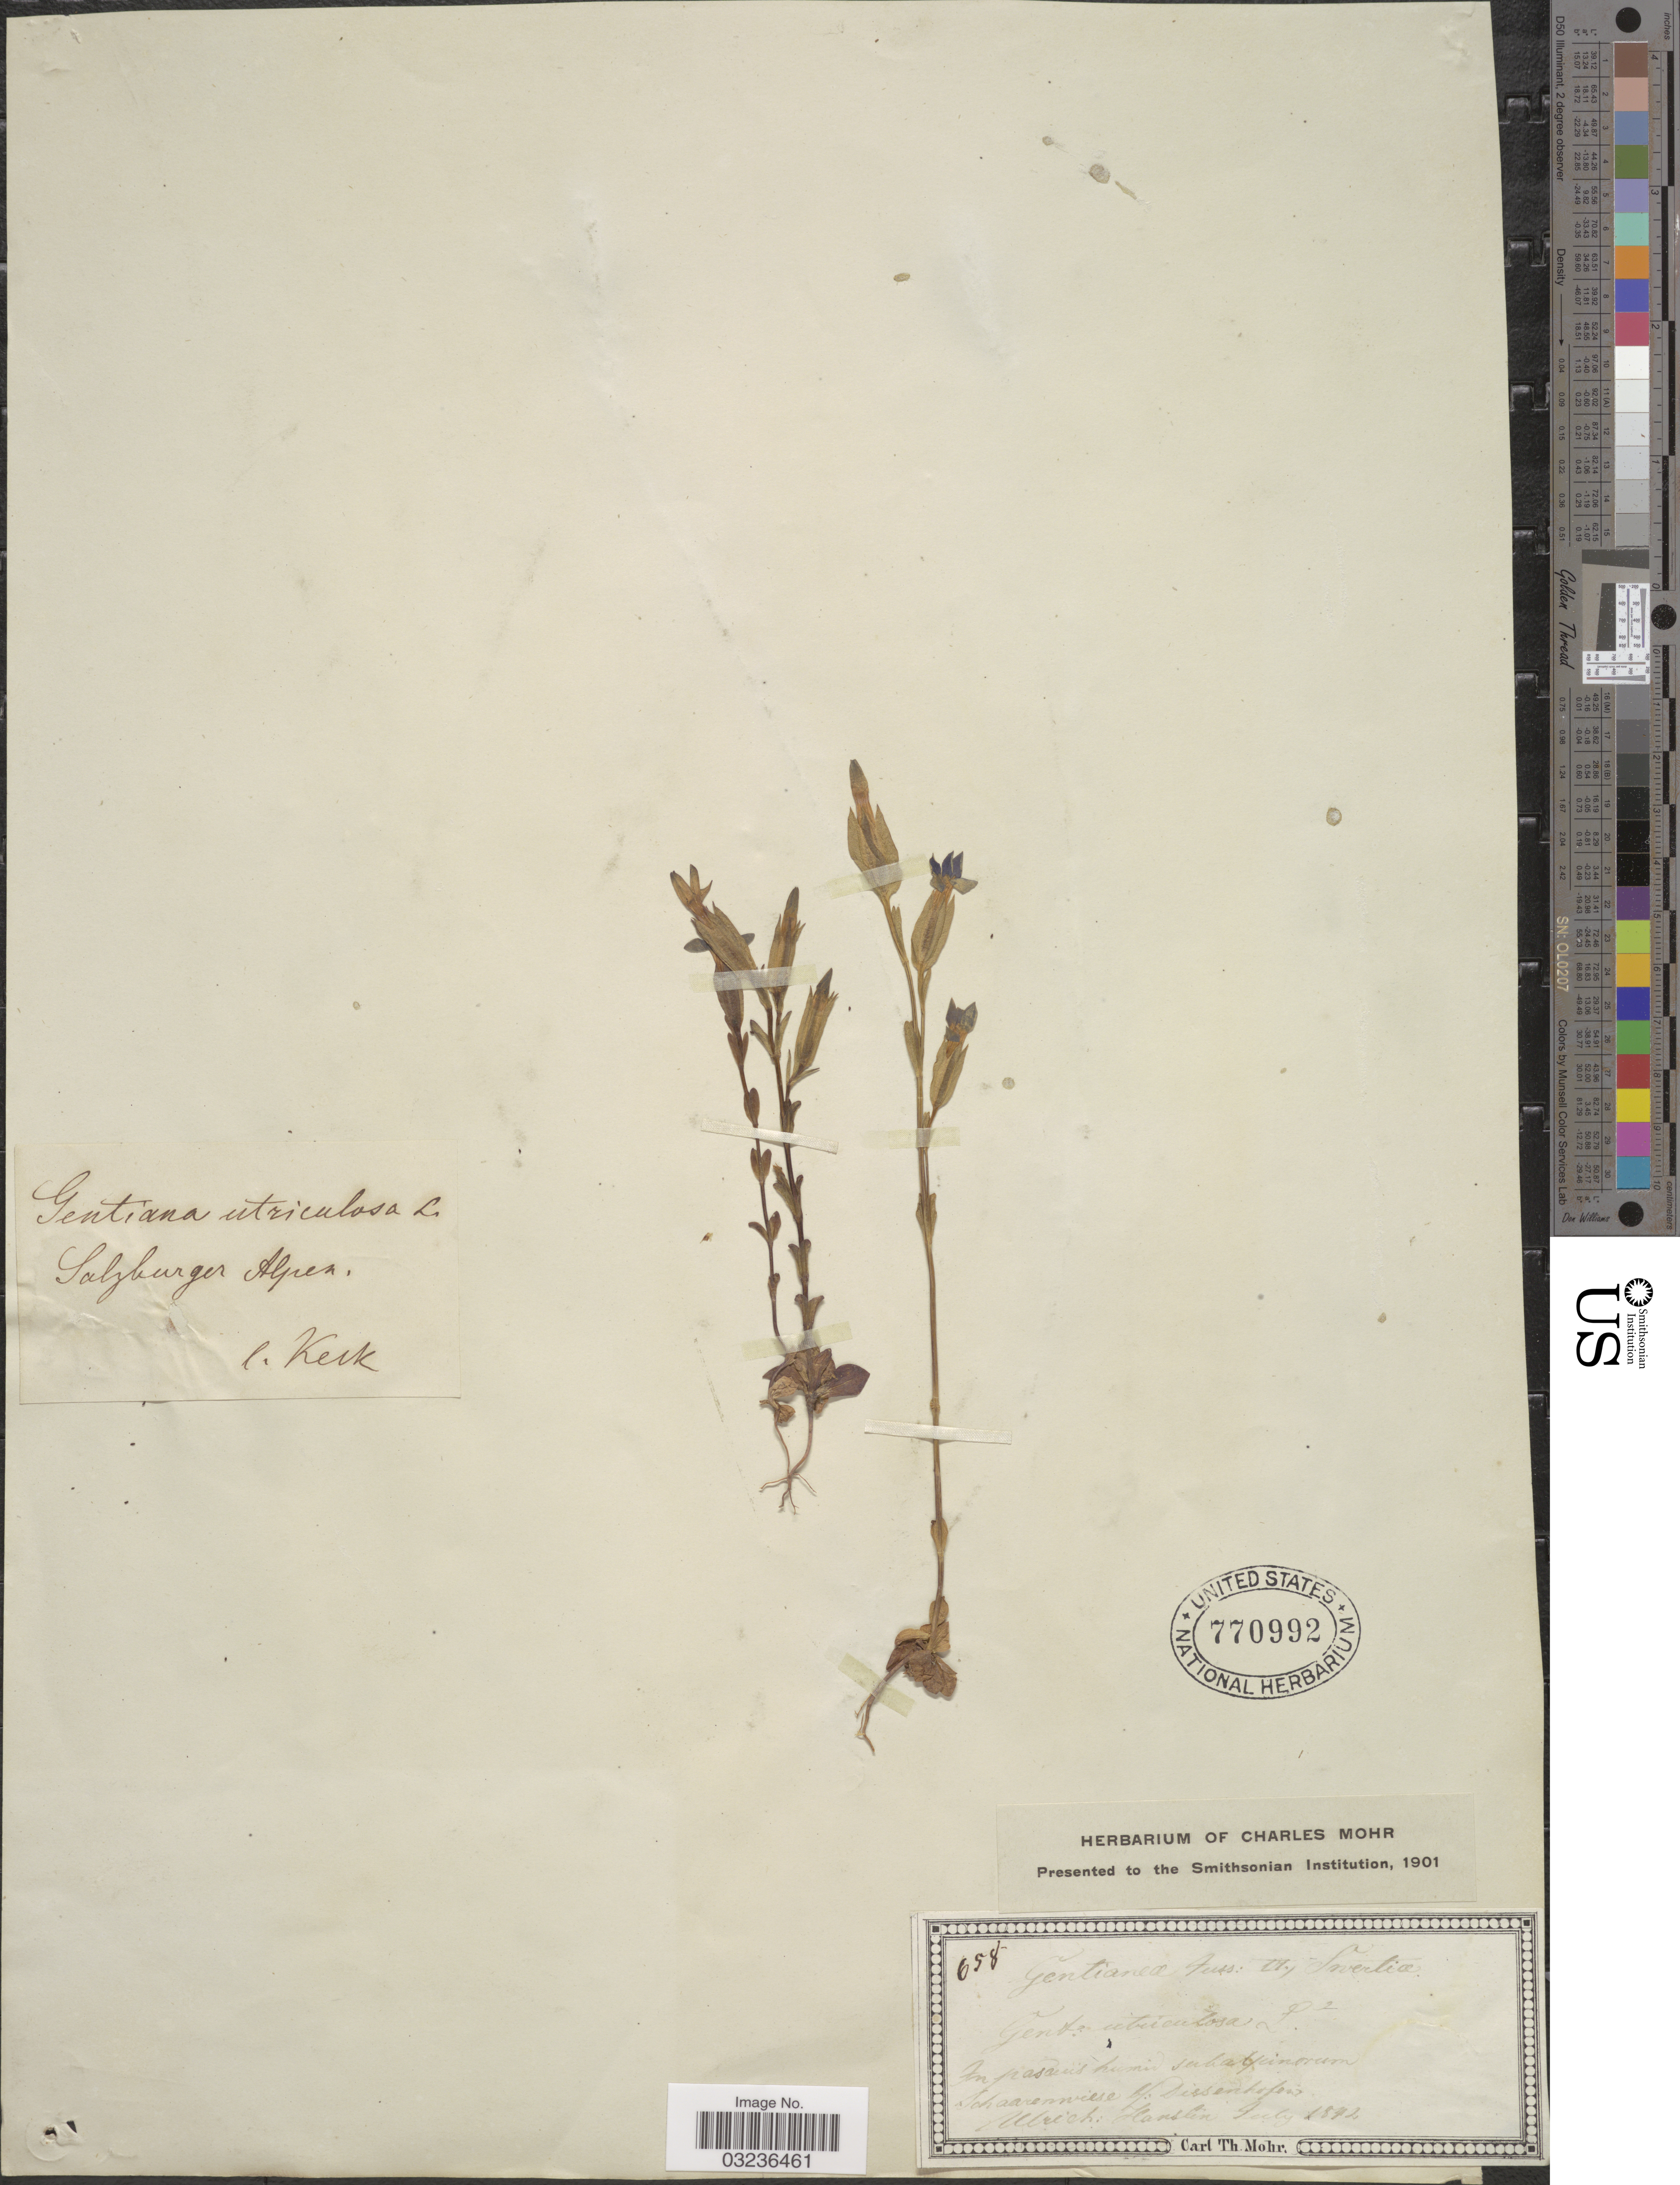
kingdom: Plantae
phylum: Tracheophyta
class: Magnoliopsida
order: Gentianales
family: Gentianaceae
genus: Gentiana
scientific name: Gentiana utriculosa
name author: L.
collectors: -- Keck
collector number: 658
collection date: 1842-07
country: Austria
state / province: Salzburg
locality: In pasaciis humid sulia alpinorum Sahaarnnilse bf Diesenhofens. Ulrich. Hanslin. Salzburger Alpen.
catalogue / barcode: US 770992